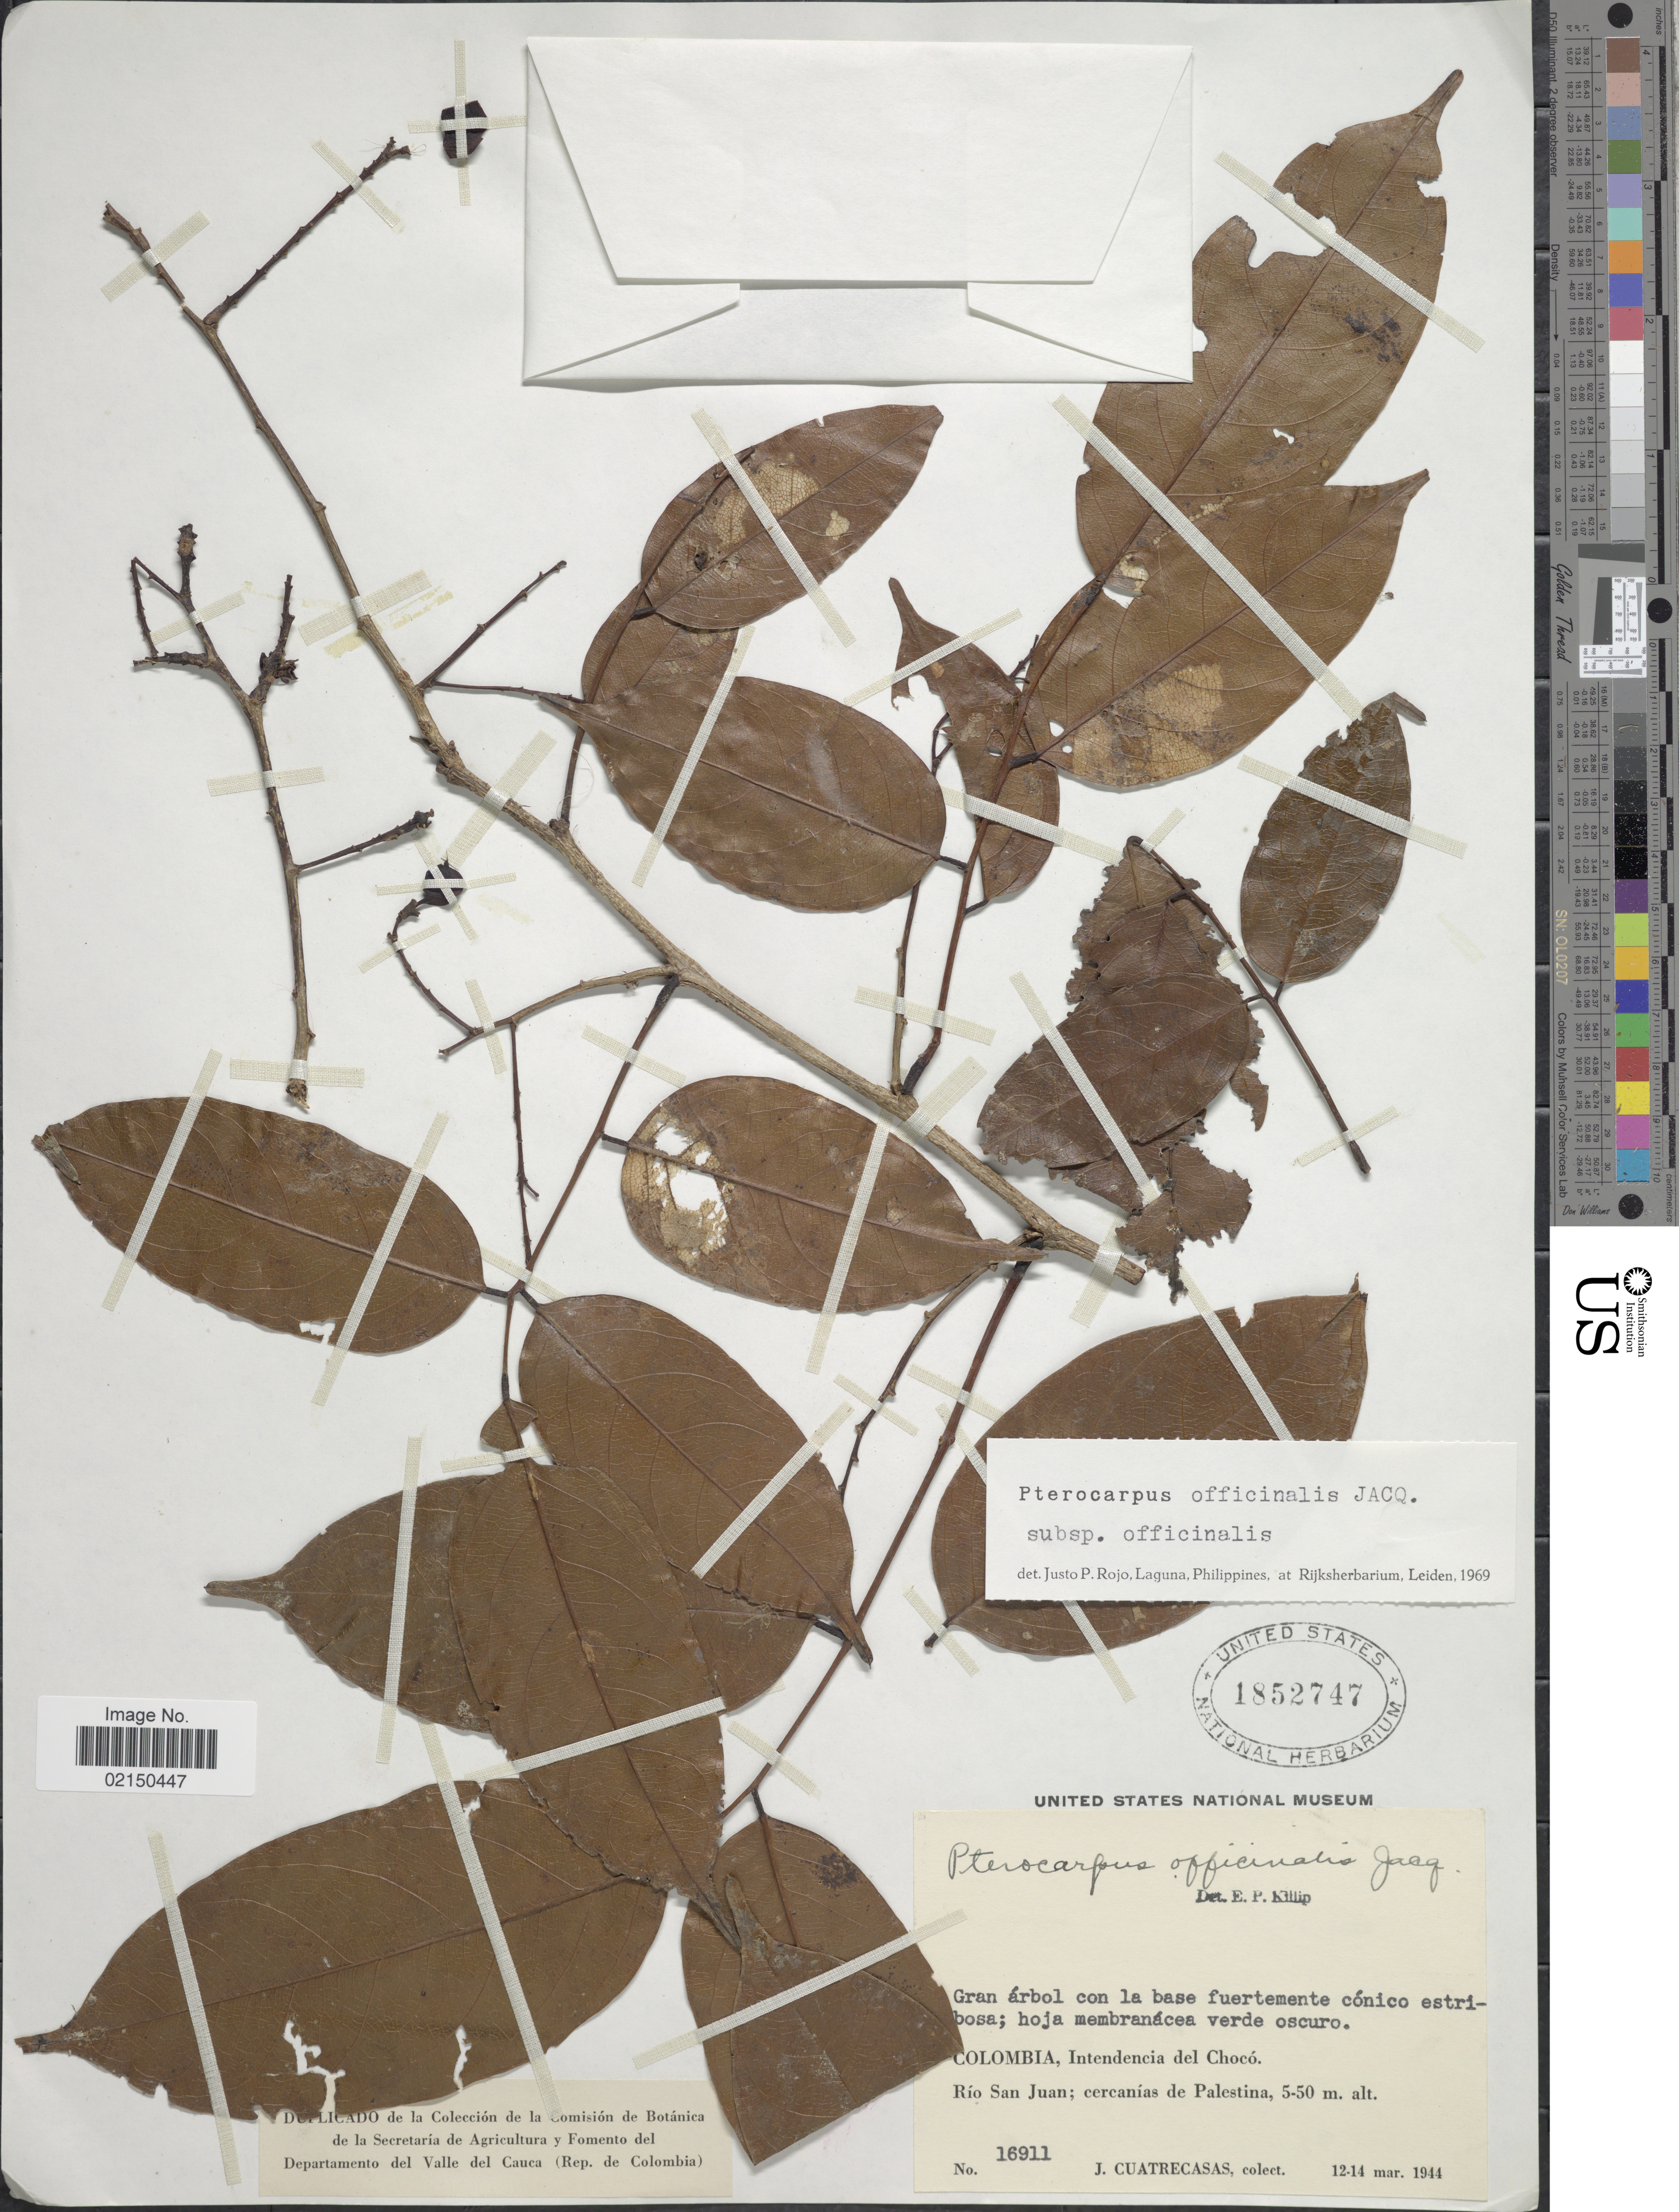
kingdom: Plantae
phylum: Tracheophyta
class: Magnoliopsida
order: Fabales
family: Fabaceae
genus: Pterocarpus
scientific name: Pterocarpus officinalis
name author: Jacq.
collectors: J. Cuatrecasas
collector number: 16911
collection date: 1944-03-12/1944-03-14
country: Colombia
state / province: Chocó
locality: Intendencia del Choco. Rio San Juan; cercanias de Palestina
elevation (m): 5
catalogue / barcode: US 1852747